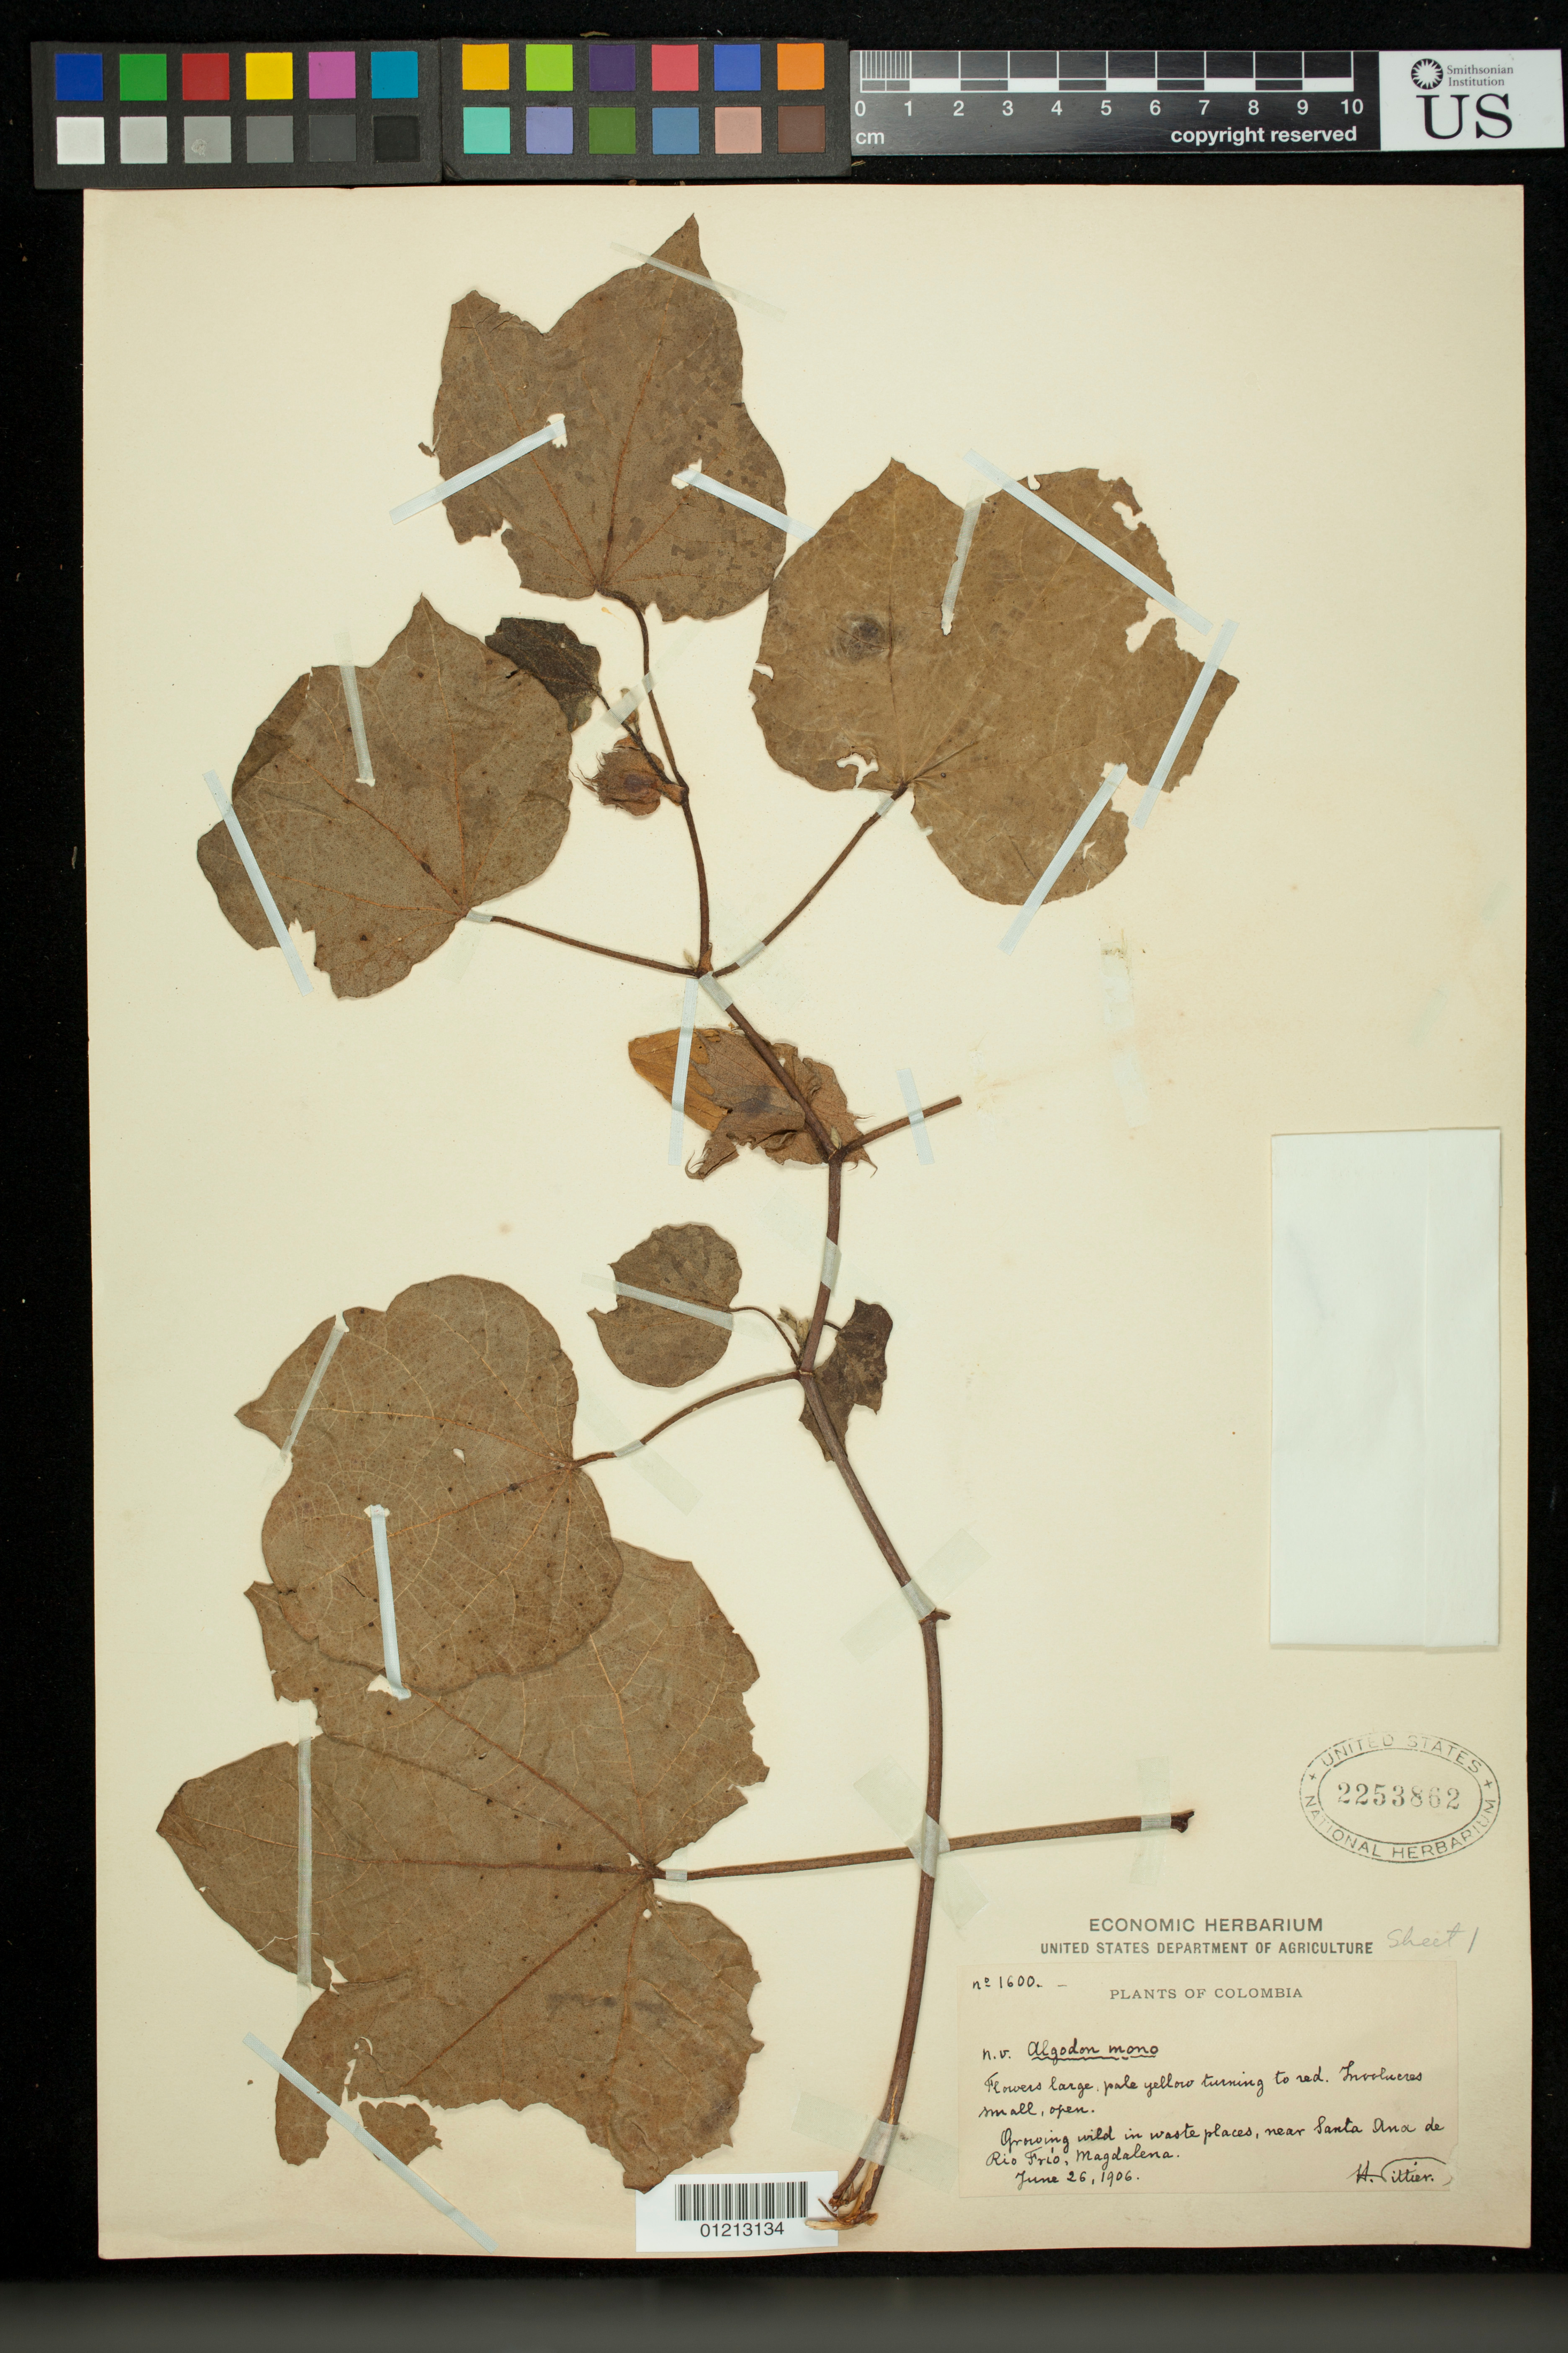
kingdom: Plantae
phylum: Tracheophyta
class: Magnoliopsida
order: Malvales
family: Malvaceae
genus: Gossypium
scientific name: Gossypium sp.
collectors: H. F. Pittier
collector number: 1600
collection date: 1906-06-26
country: Colombia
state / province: Magdalena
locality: near Santa Ana de Rio Frio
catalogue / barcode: US 2253862